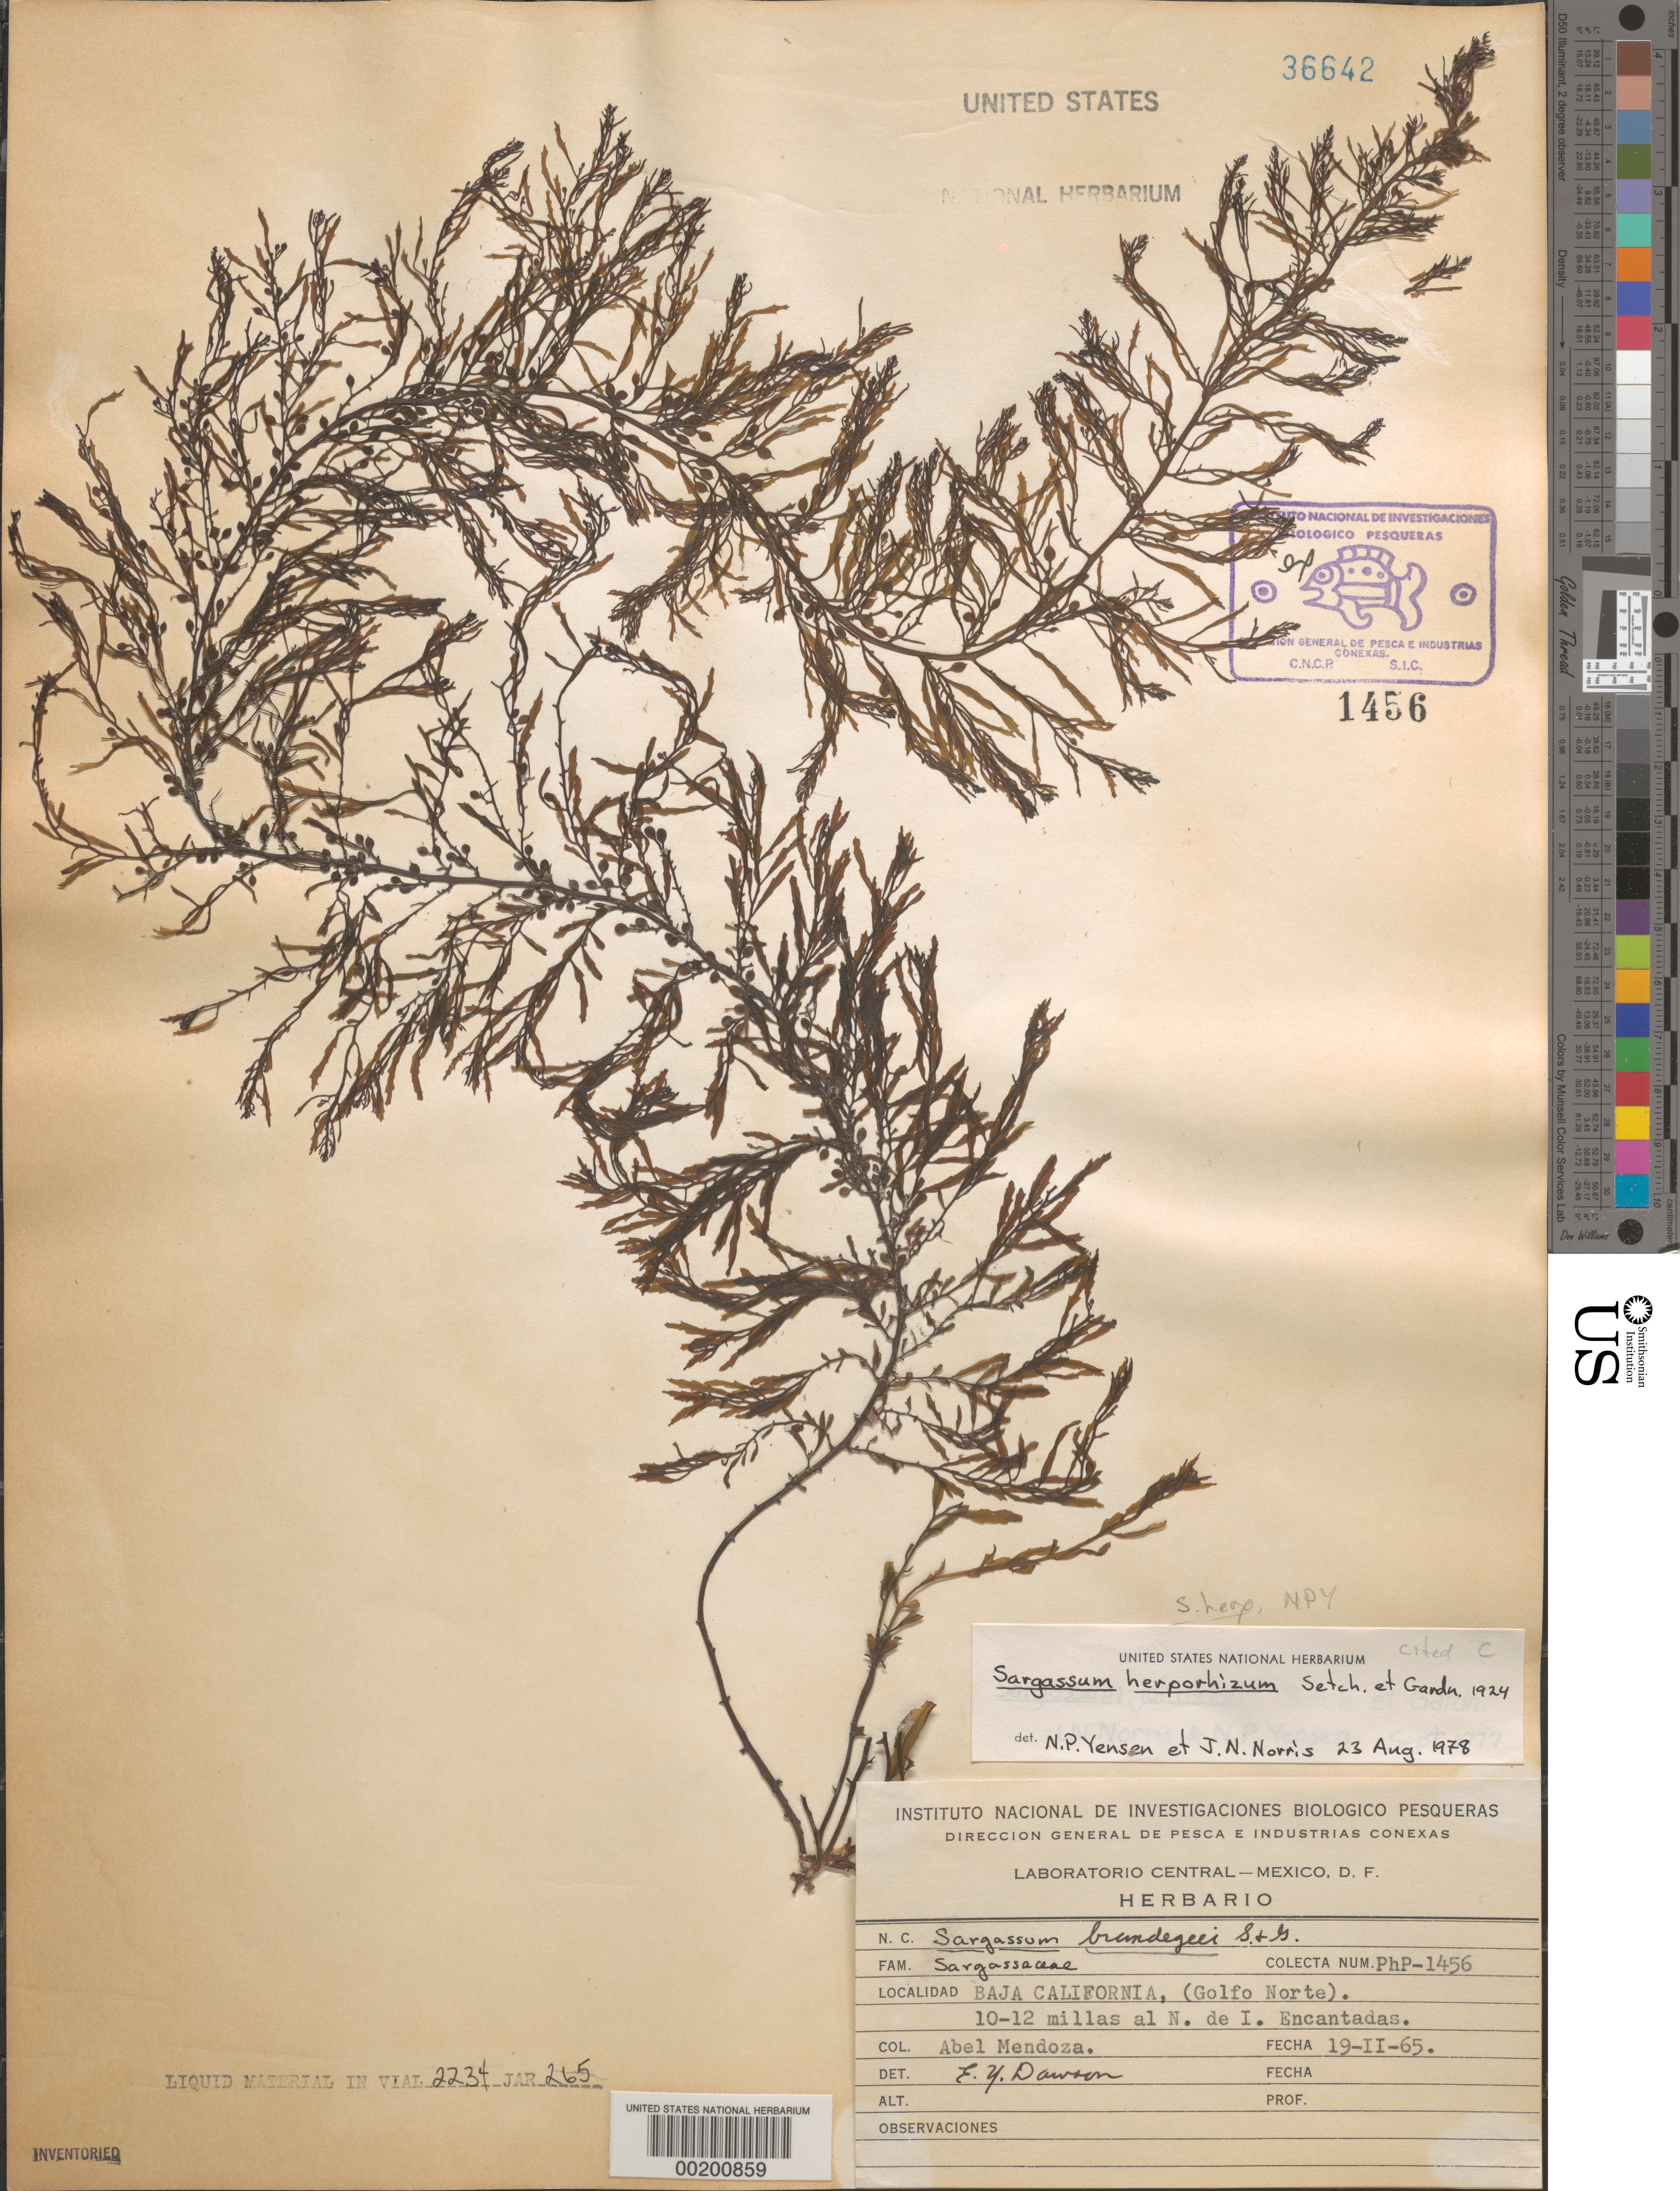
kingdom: Chromista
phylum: Ochrophyta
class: Phaeophyceae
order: Fucales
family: Sargassaceae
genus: Sargassum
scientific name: Sargassum herporhizum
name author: Setch. & N.L. Gardner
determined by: Norris, J. N.; Yensen, N. P.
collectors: A. Mendoza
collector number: PhP-1456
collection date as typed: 19 Feb 1965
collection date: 1965-02-19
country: Mexico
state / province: Baja California Norte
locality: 10-12 miles north of Isla Encantadas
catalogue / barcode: US 36642